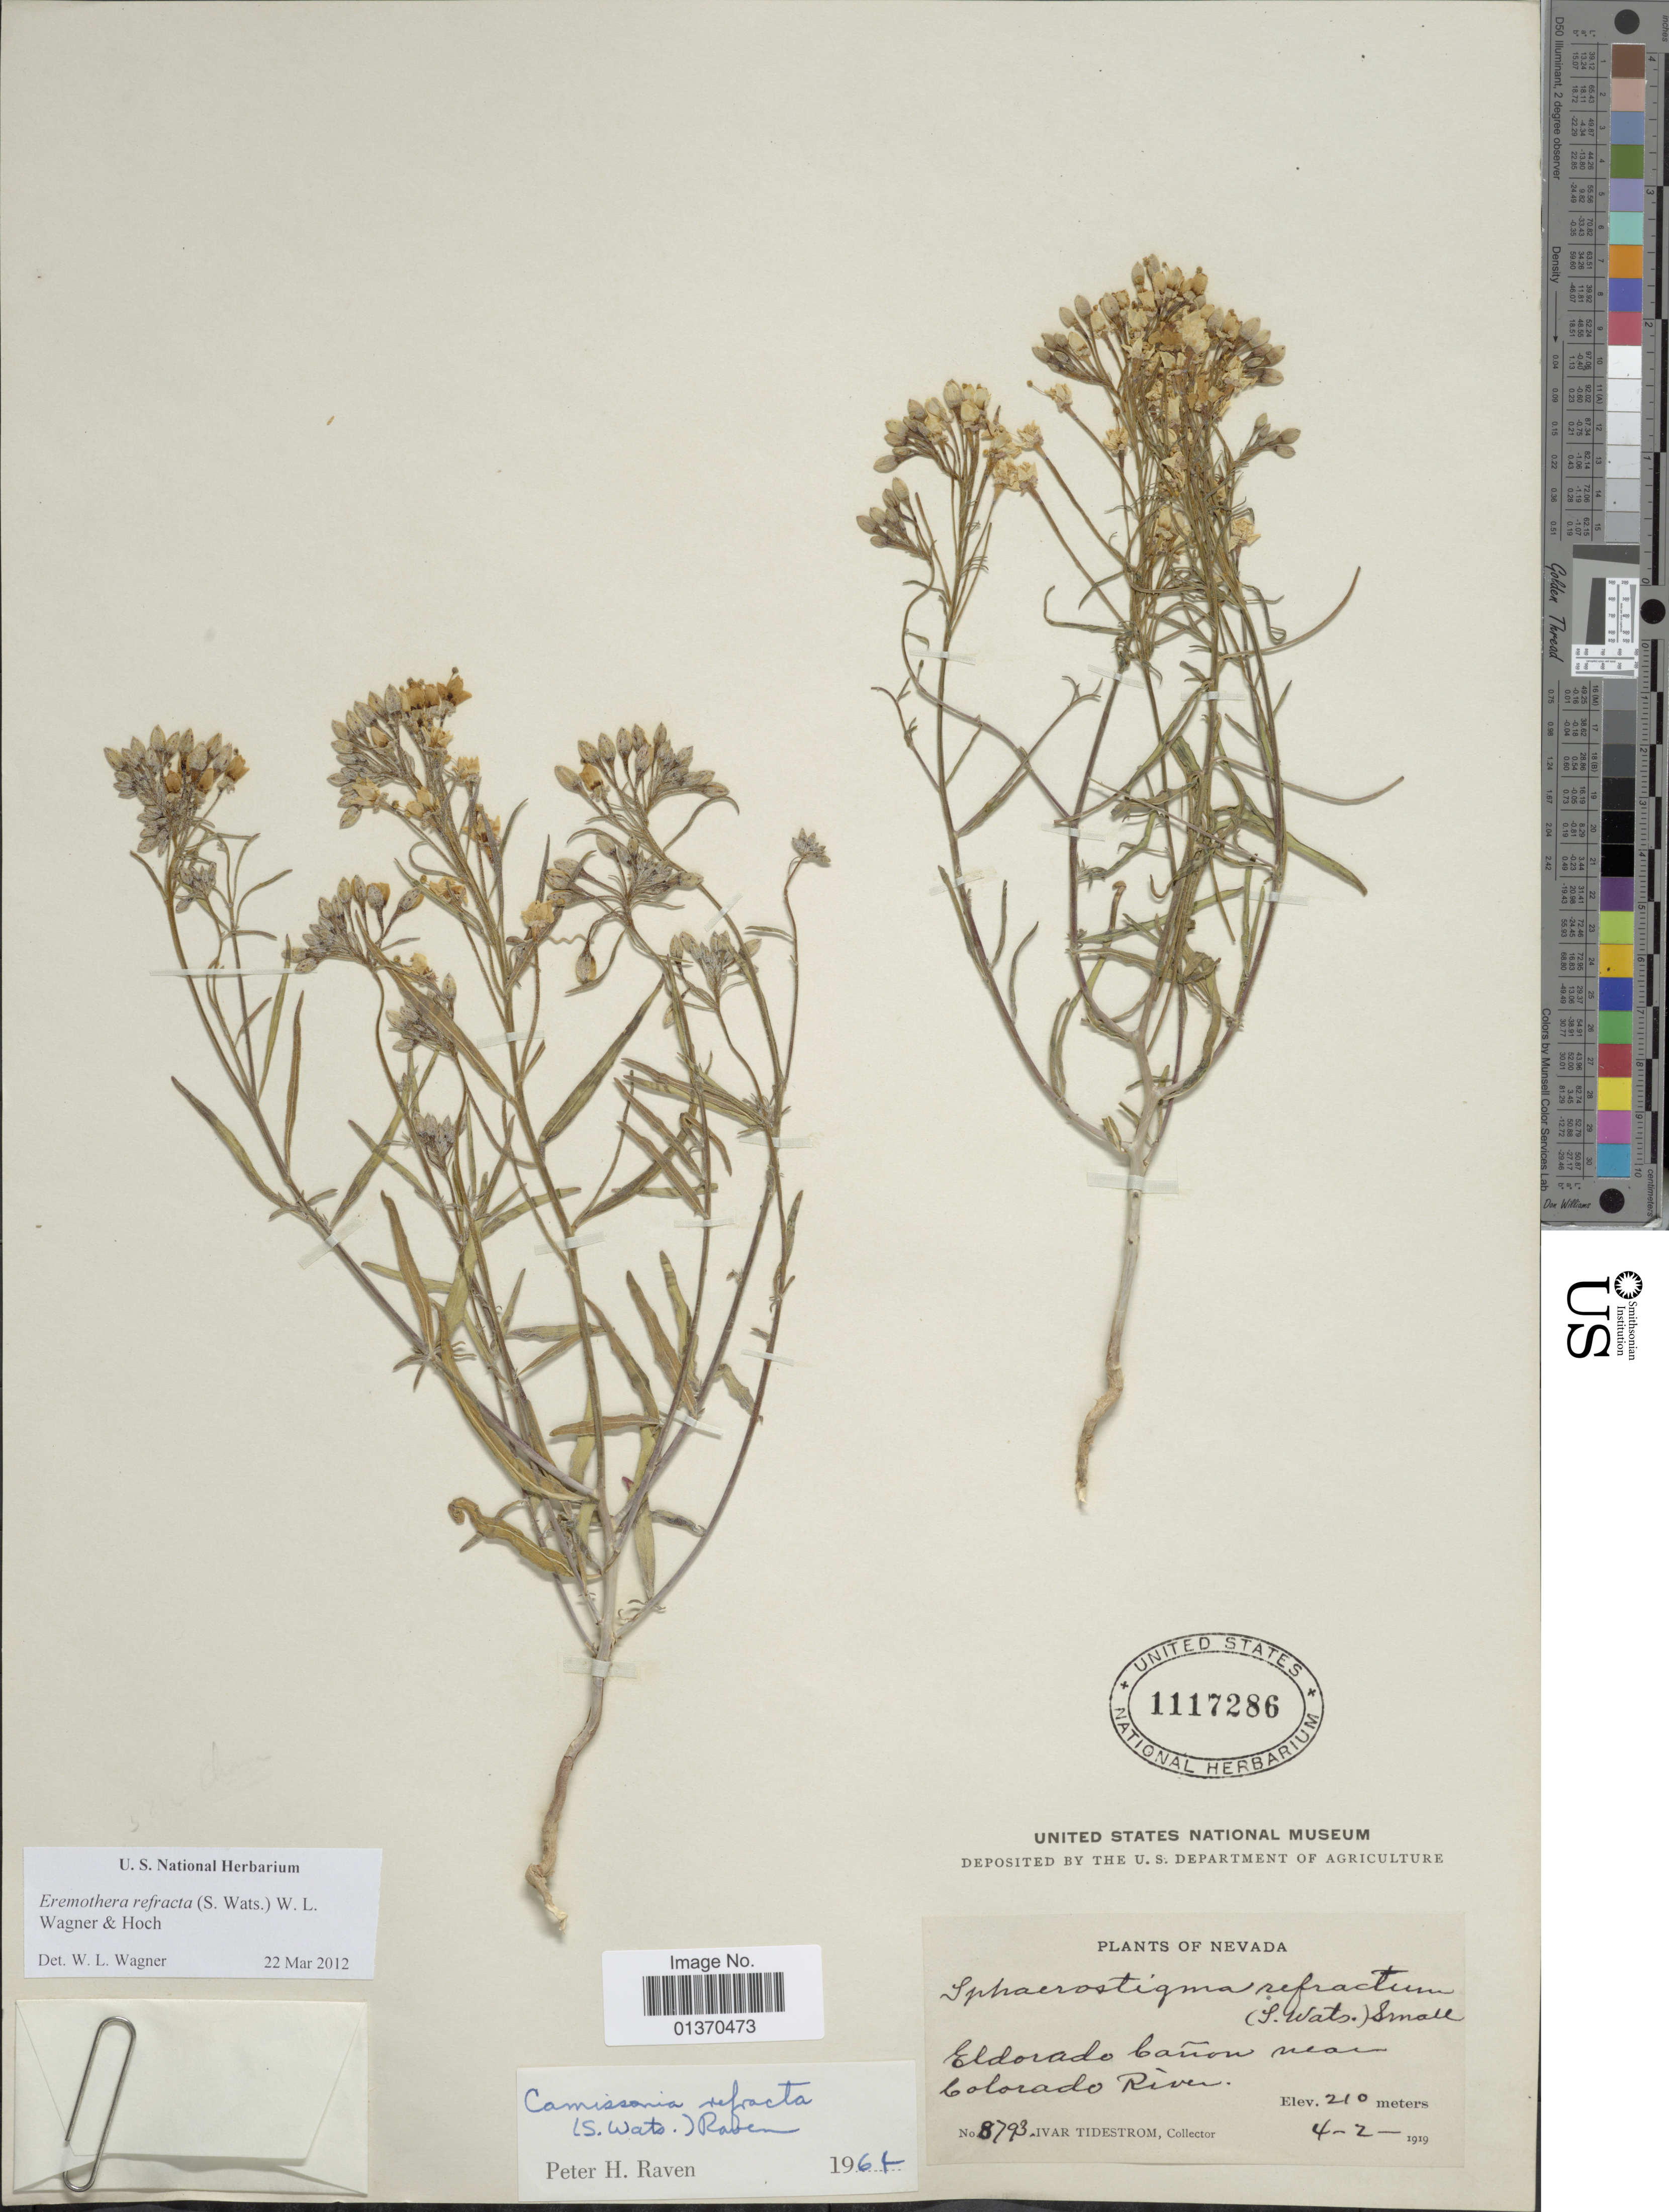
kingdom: Plantae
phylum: Tracheophyta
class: Magnoliopsida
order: Myrtales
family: Onagraceae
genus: Eremothera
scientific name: Eremothera refracta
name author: (S. Watson) W.L. Wagner & Hoch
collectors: I. F. Tidestrom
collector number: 8793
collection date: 1919-04-02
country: United States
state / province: Nevada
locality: Eldorado Cañon near Colorado River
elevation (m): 210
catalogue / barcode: US 1117286